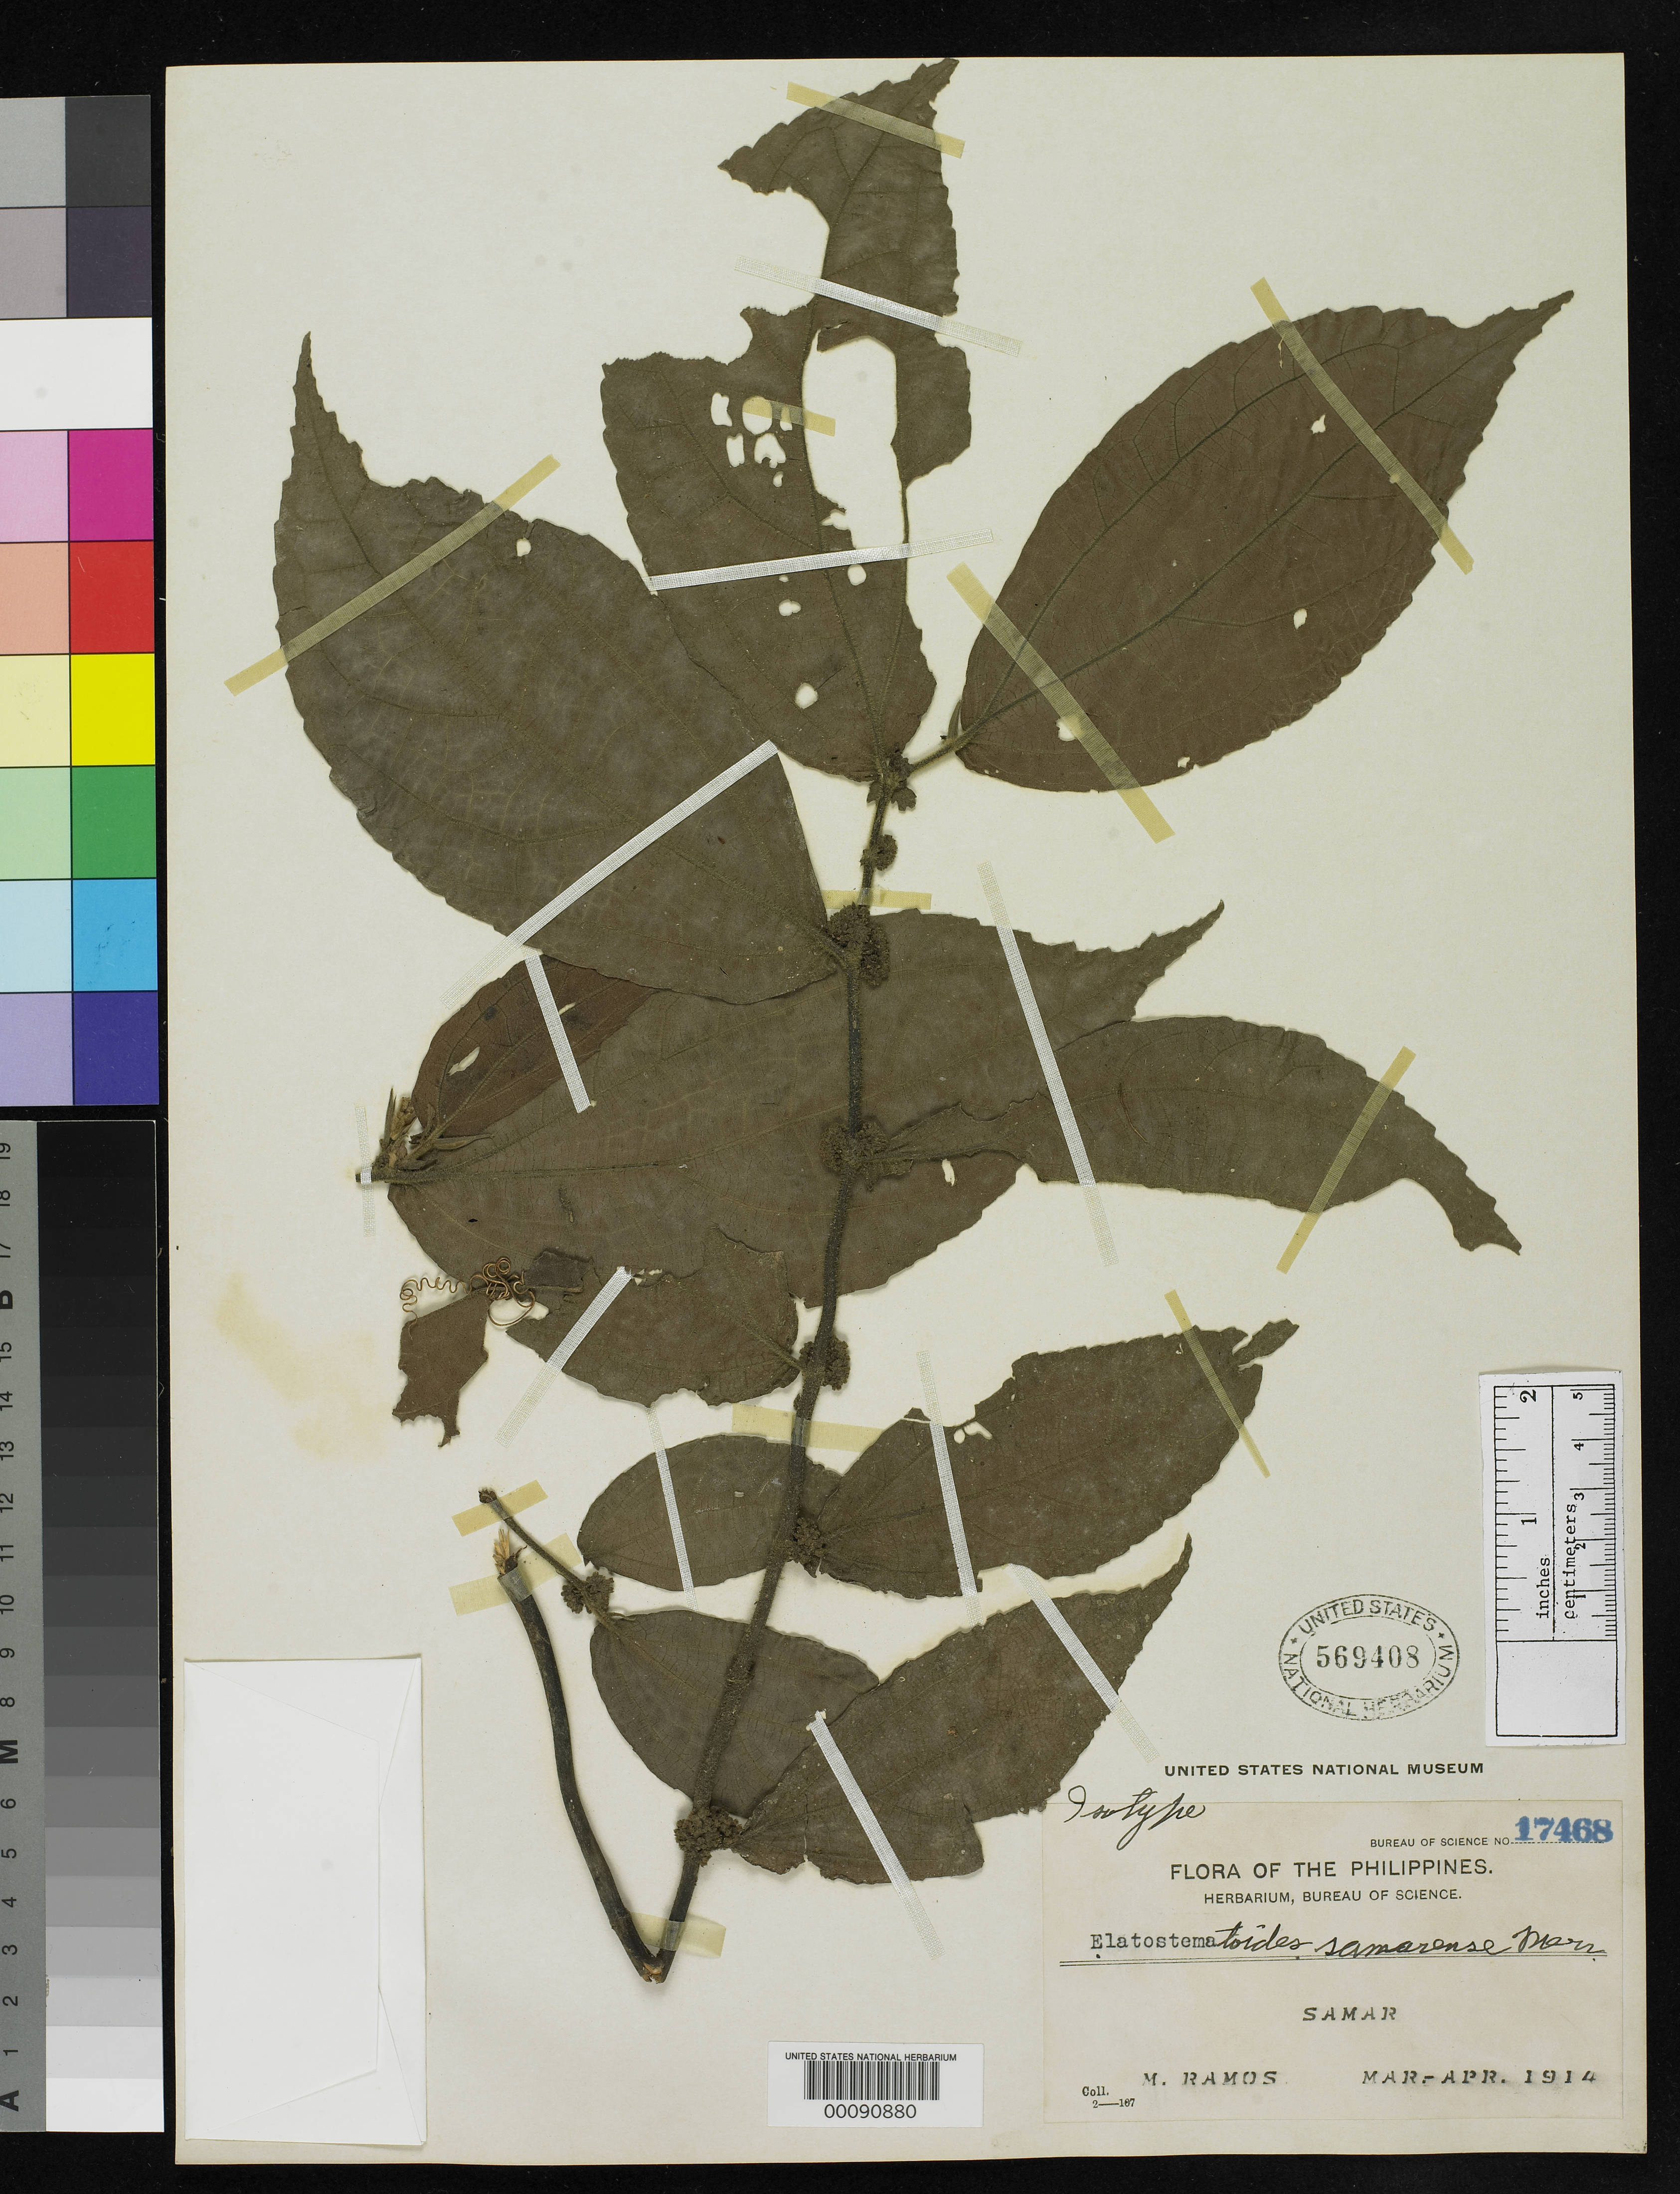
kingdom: Plantae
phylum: Tracheophyta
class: Magnoliopsida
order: Rosales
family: Urticaceae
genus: Elatostematoides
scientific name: Elatostematoides samarense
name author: Merr.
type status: Isotype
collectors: M. Ramos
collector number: Bur. Sci. 17468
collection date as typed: Mar 1914 to -- Apr 1914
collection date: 1914-03/1914-04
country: Philippines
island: Samar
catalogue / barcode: US 569408